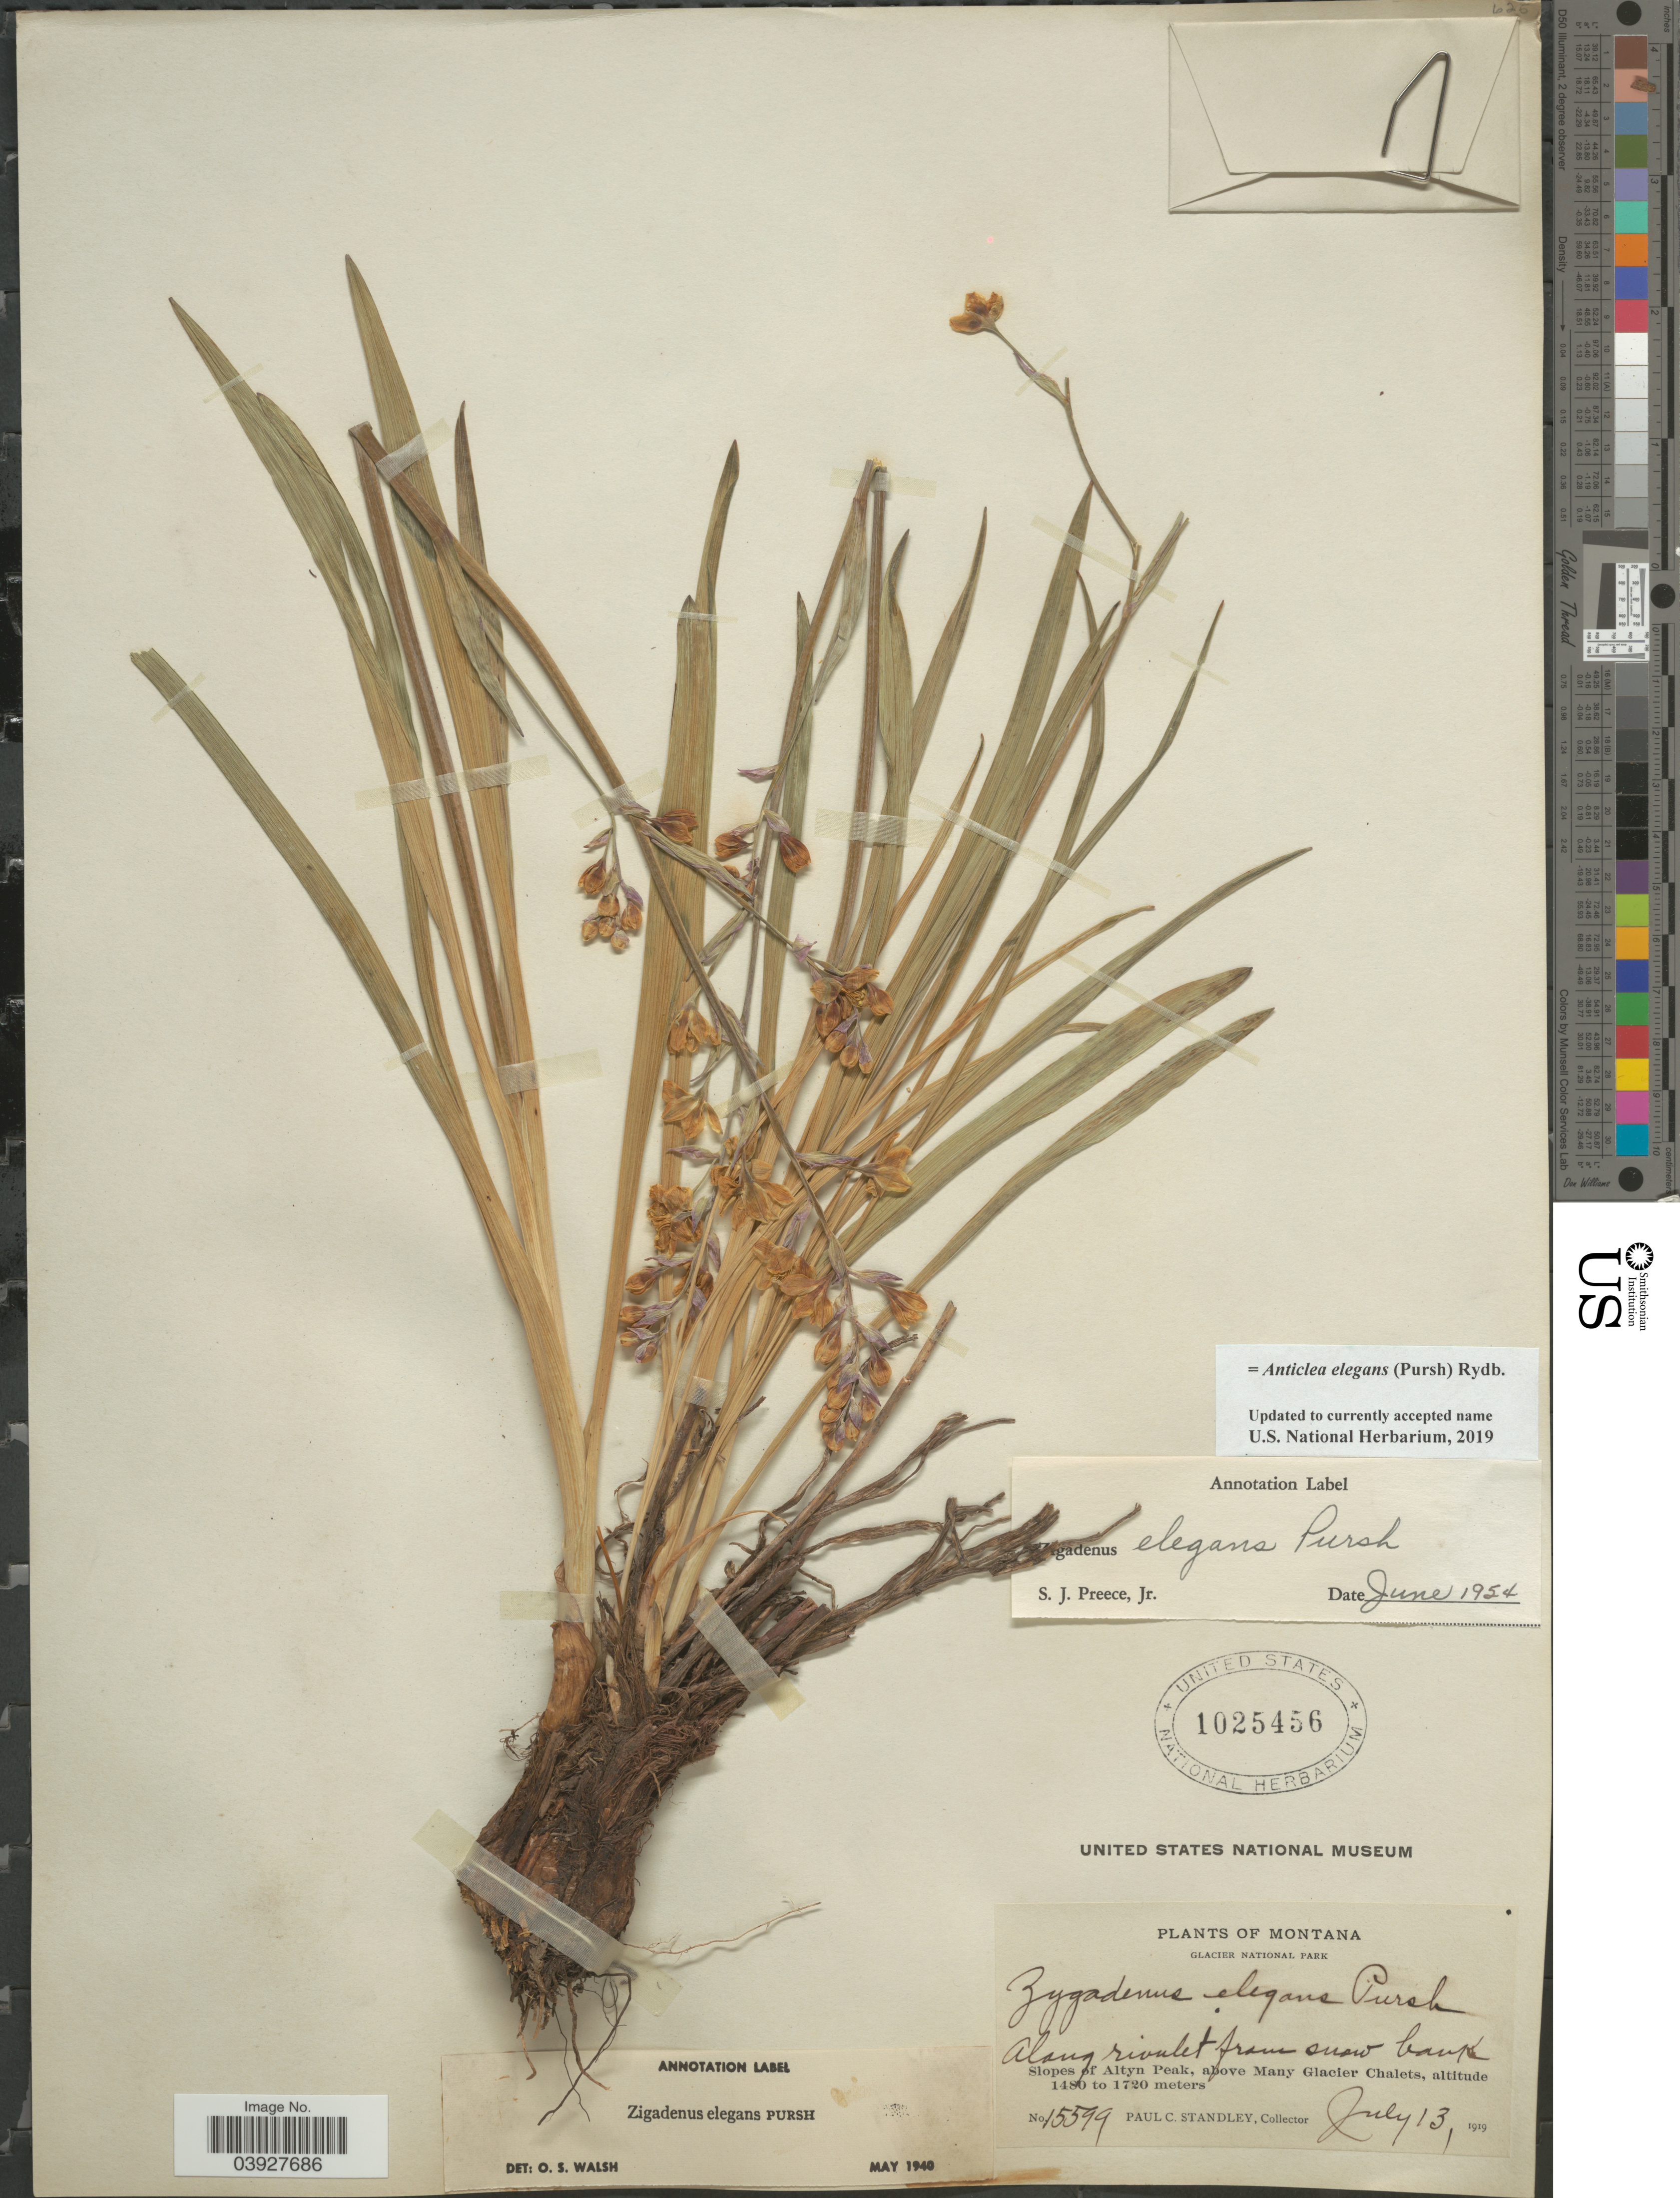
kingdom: Plantae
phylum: Tracheophyta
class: Liliopsida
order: Liliales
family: Melanthiaceae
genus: Anticlea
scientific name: Anticlea elegans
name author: (Pursh) Rydb.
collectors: P. C. Standley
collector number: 15599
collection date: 1919-07-13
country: United States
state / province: Montana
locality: Glacier National Park. Along rivulet from snow bank. Slopes of Altyn Peak, above Many Glacier Chalets.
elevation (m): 1480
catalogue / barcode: US 1025456